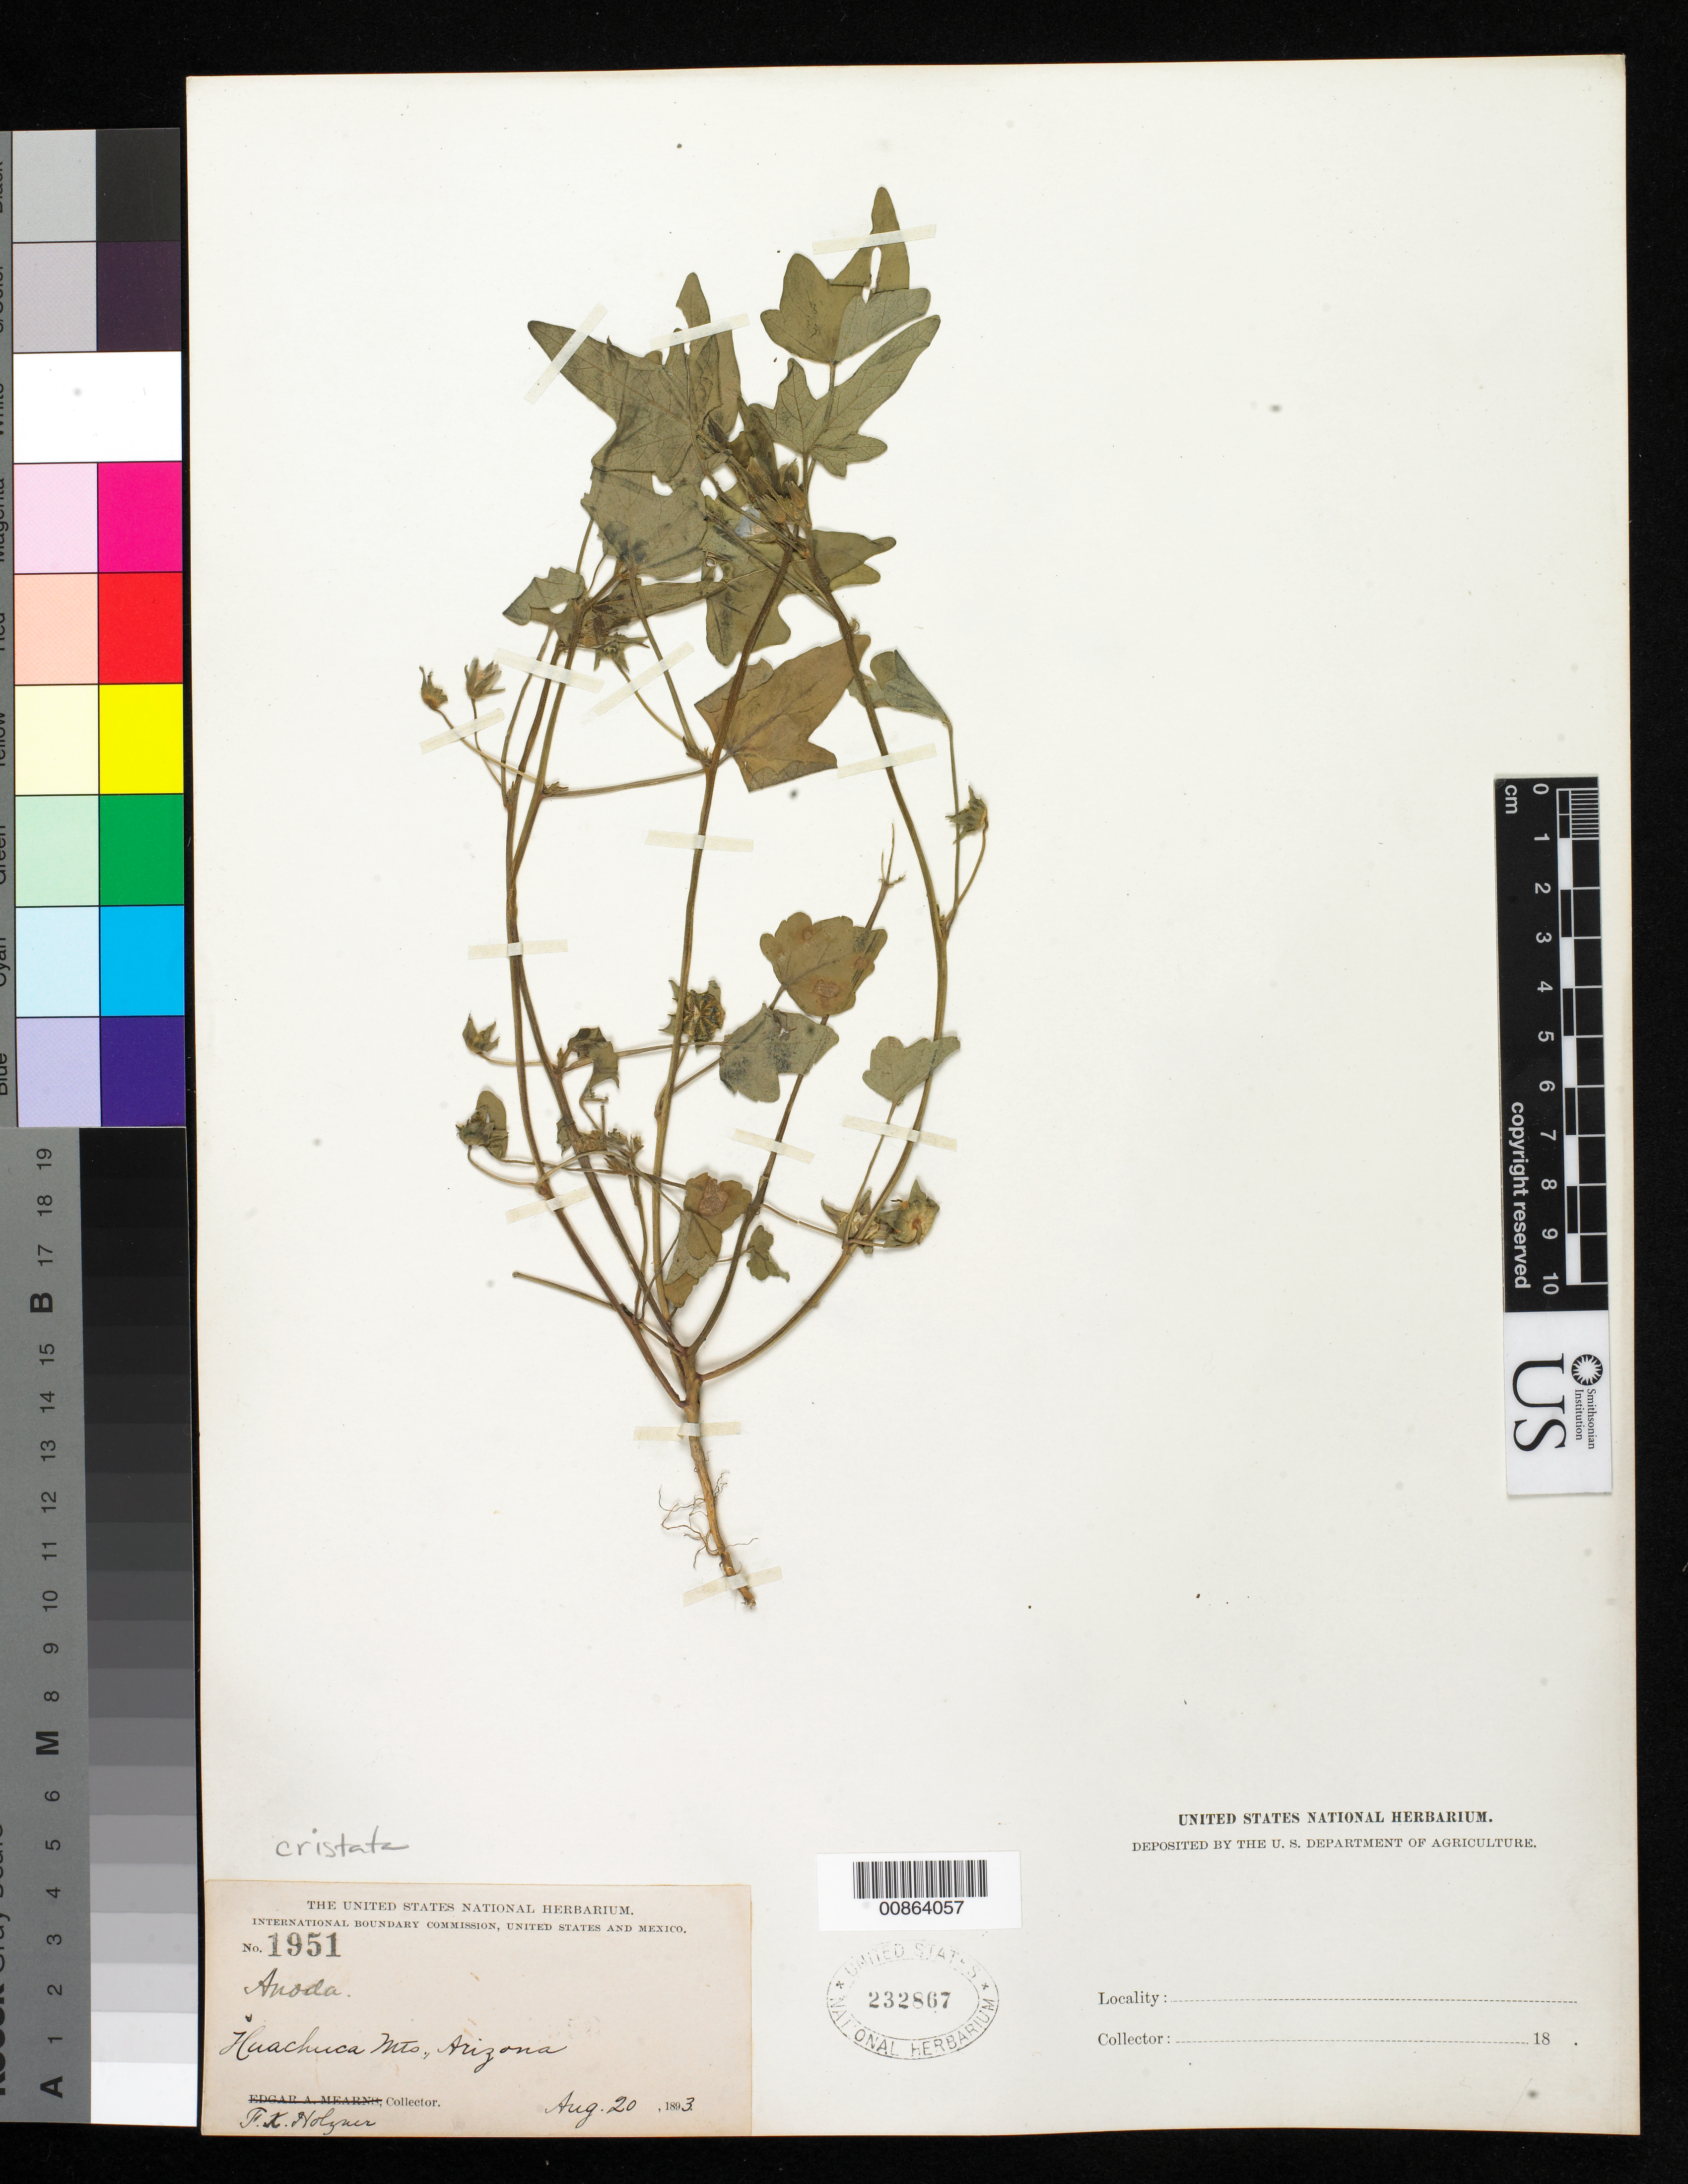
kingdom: Plantae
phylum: Tracheophyta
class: Magnoliopsida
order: Malvales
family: Malvaceae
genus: Anoda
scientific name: Anoda cristata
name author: (L.) Schltdl.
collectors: F. X. Holzner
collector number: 1951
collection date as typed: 20 Aug 1893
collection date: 1893-08-20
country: United States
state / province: Arizona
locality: Huachuca Mts.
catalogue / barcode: US 232867